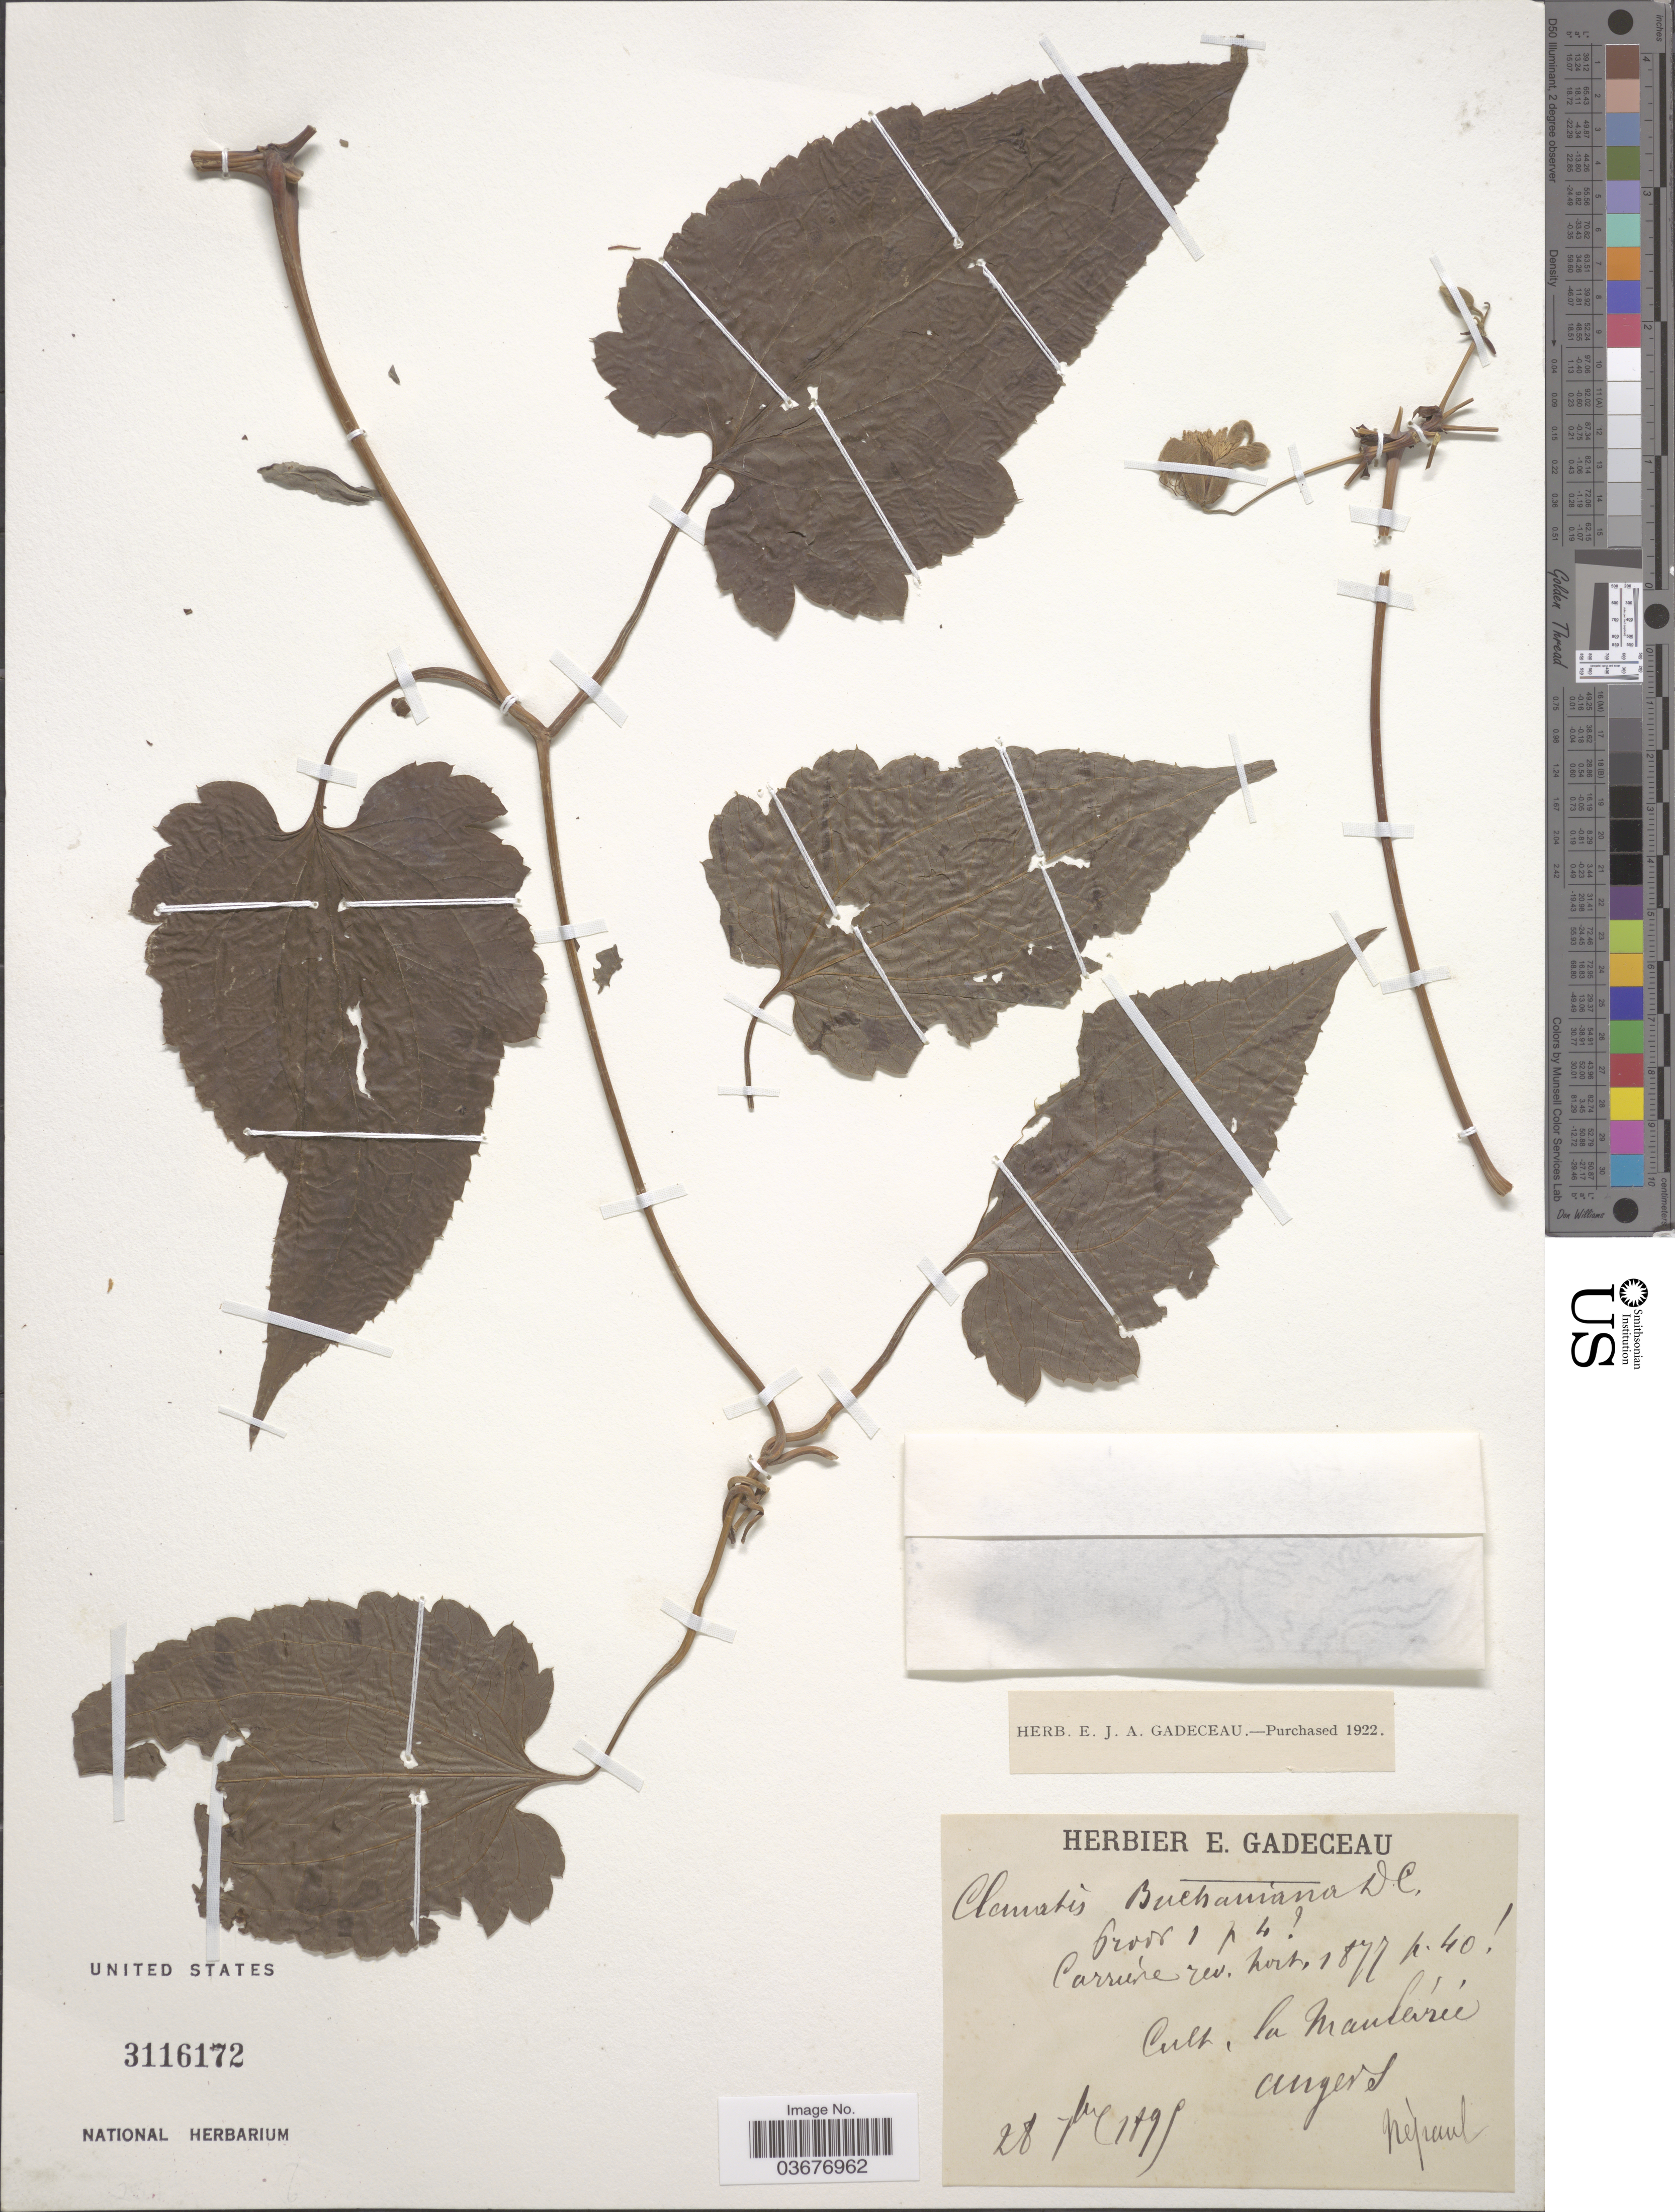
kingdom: Plantae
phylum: Tracheophyta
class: Magnoliopsida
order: Ranunculales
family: Ranunculaceae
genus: Clematis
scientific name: Clematis buchananiana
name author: DC.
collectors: Ex Herb. E. Gadeceau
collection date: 1895-09-28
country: Nepal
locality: La Manleizée angers Népaul.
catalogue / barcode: US 3116172